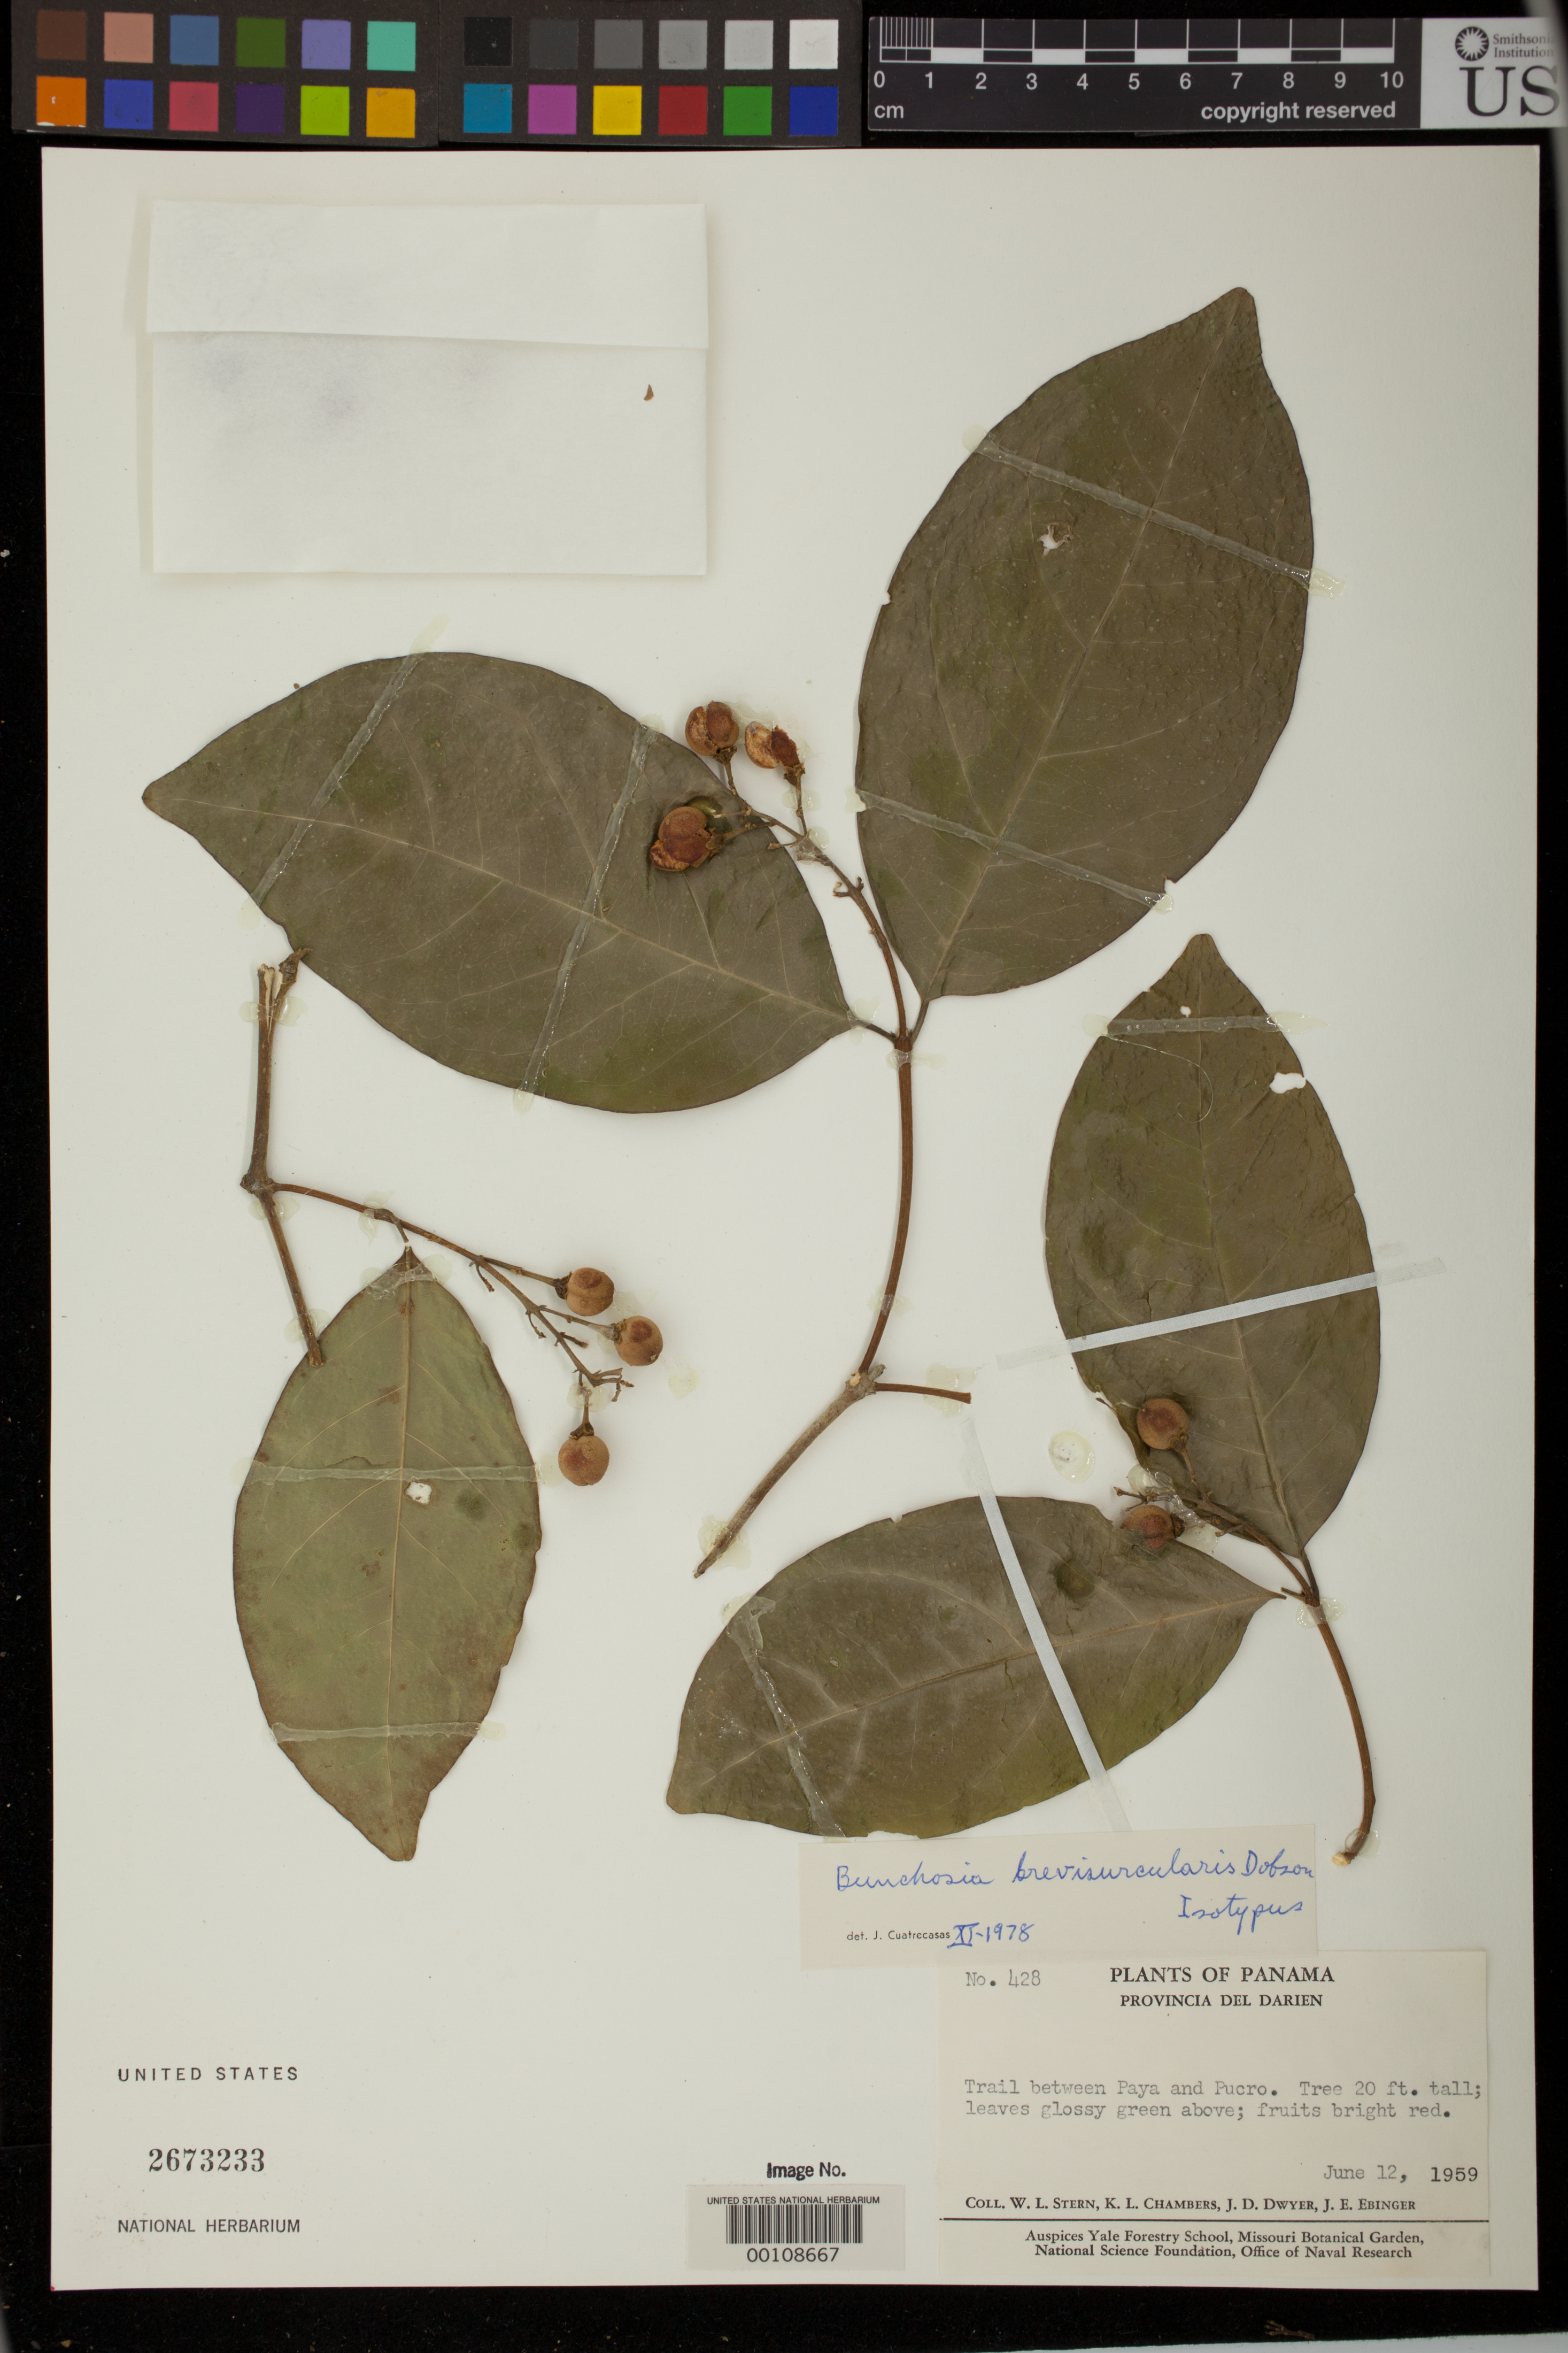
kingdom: Plantae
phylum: Tracheophyta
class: Magnoliopsida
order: Malpighiales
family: Malpighiaceae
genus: Bunchosia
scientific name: Bunchosia brevisurcularis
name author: Dobson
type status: Isotype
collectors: W. L. Stern, K. L. Chambers, J. D. Dwyer & J. Ebinger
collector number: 428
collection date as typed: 12 Jun 1959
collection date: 1959-06-12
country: Panama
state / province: Darién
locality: Trail between Paya and Pucro.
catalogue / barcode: US 2673233